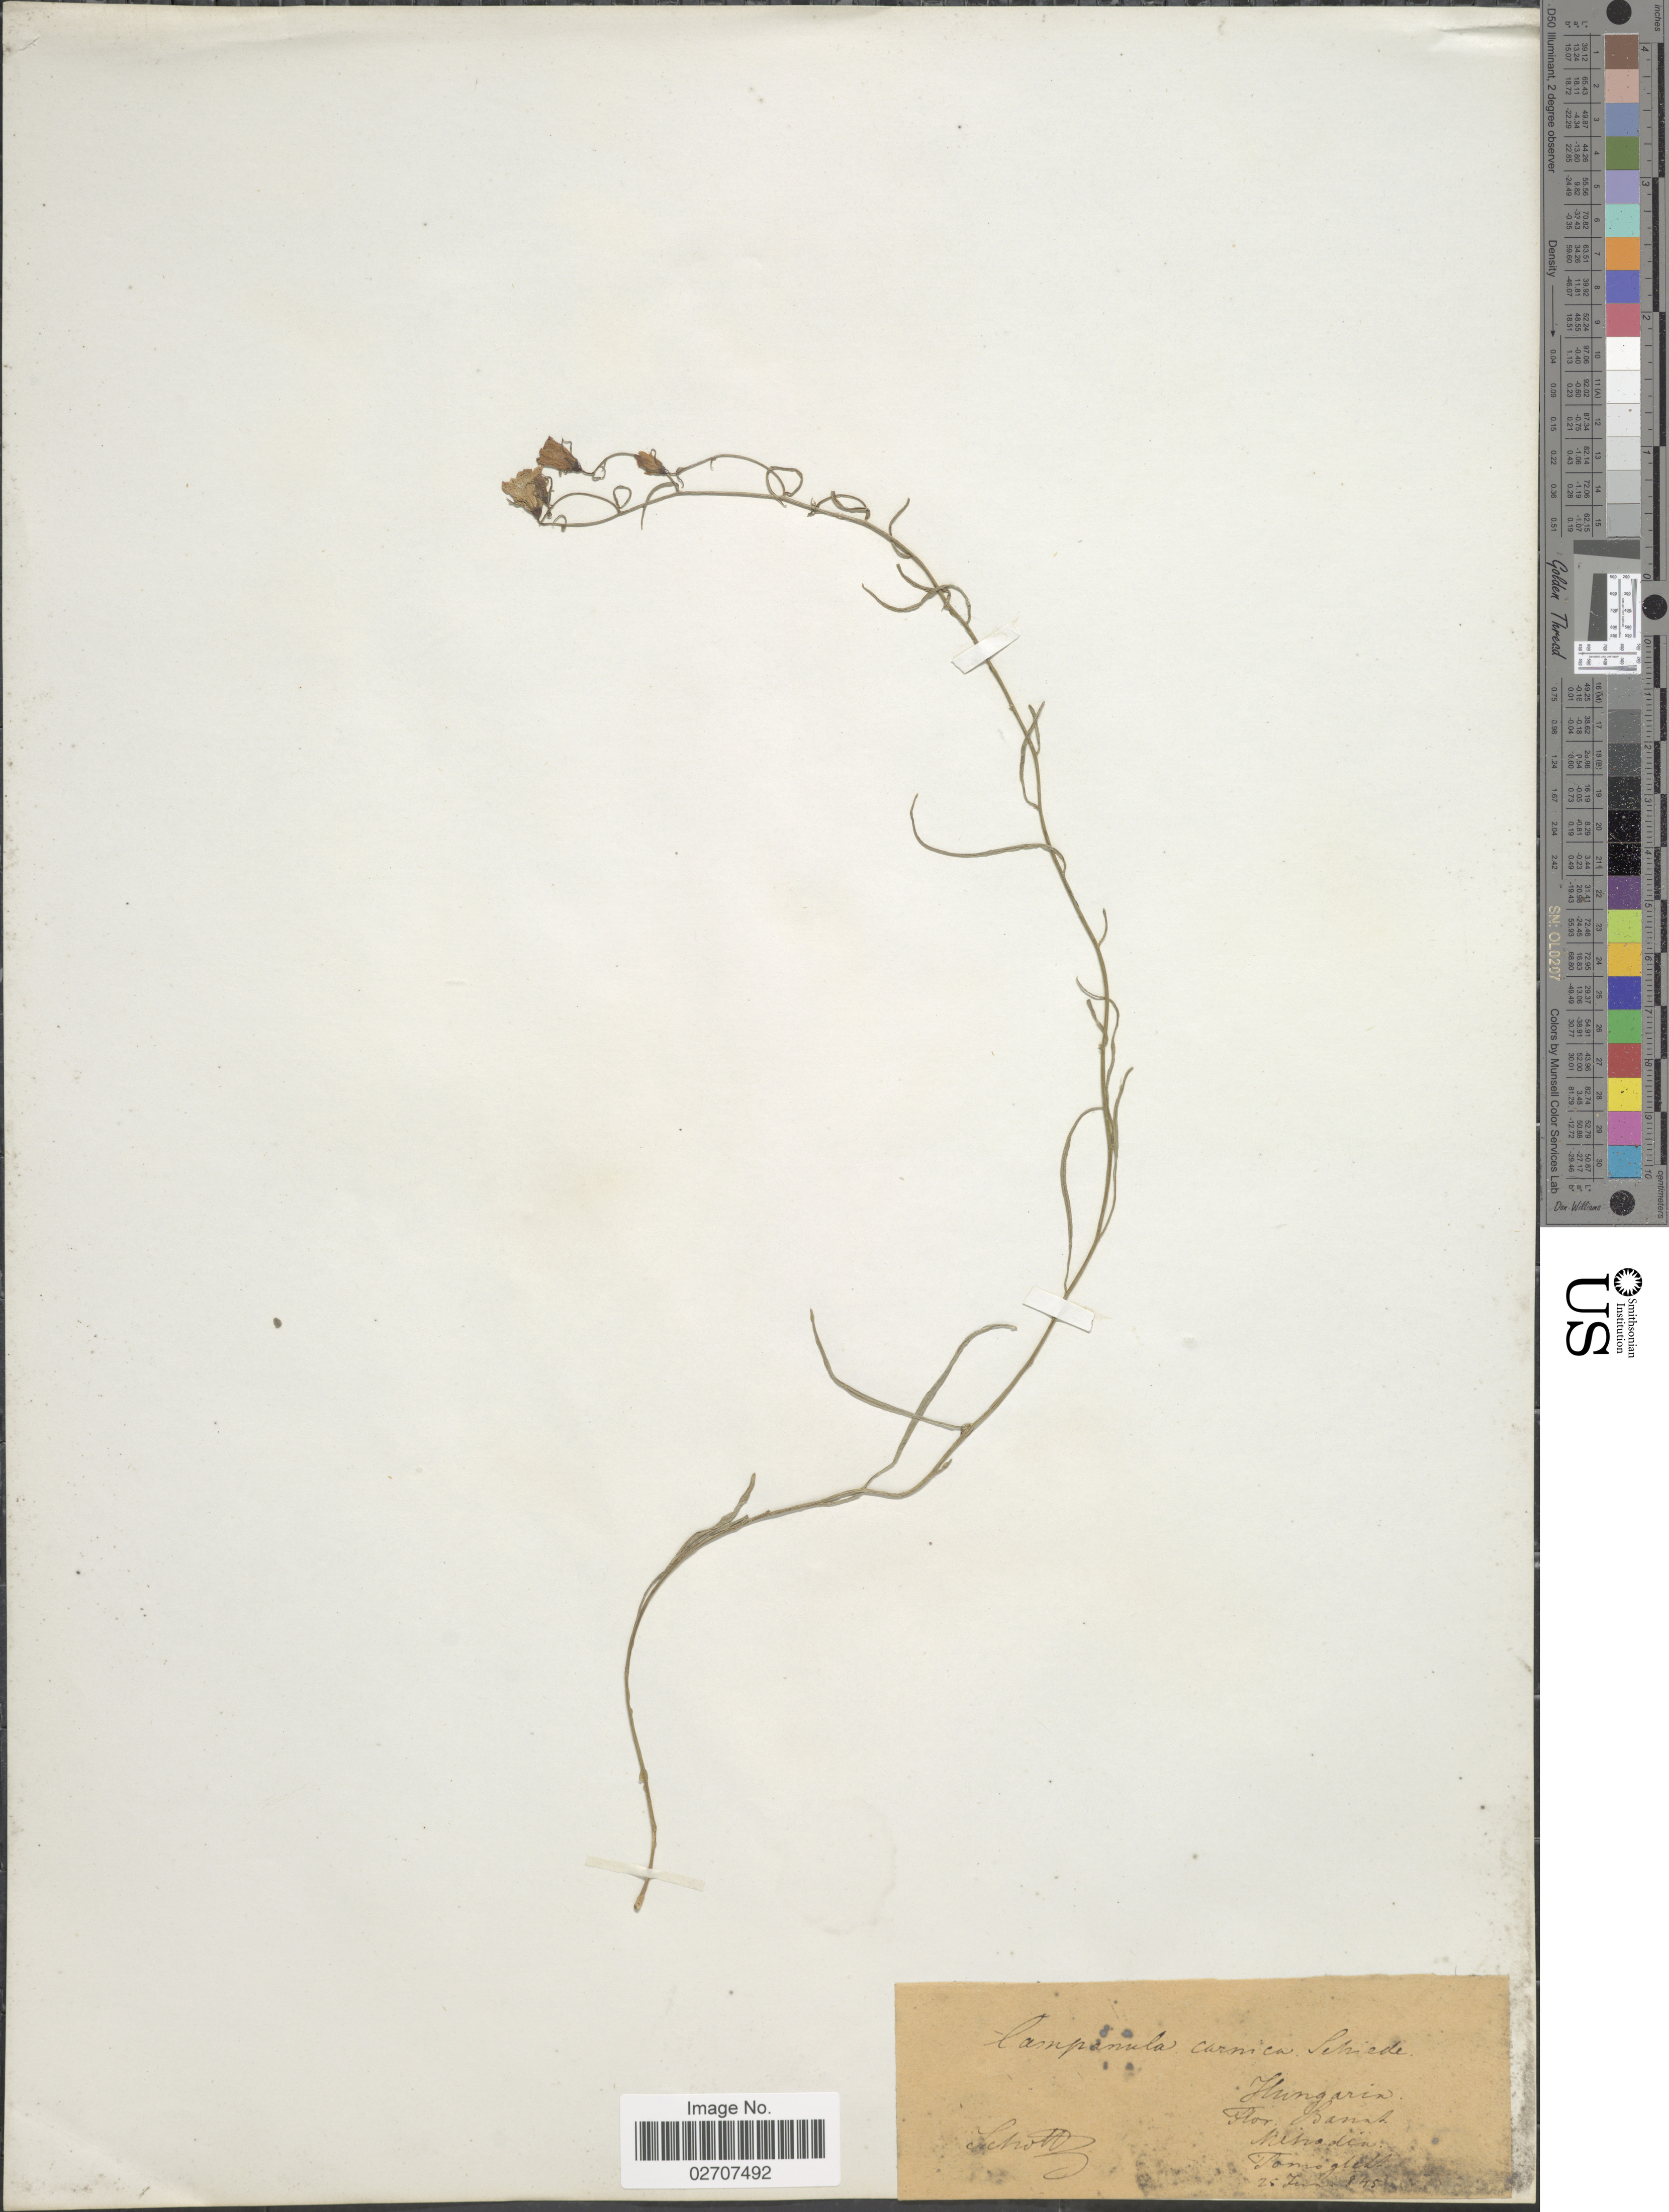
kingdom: Plantae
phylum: Tracheophyta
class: Magnoliopsida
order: Asterales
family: Campanulaceae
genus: Campanula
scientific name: Campanula carnica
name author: Schiede ex Mert. & W.D.J. Koch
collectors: Schott, --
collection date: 1845-06-25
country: Romania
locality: Hungaria, Flor. Banat, Mehadia, Domoglett.